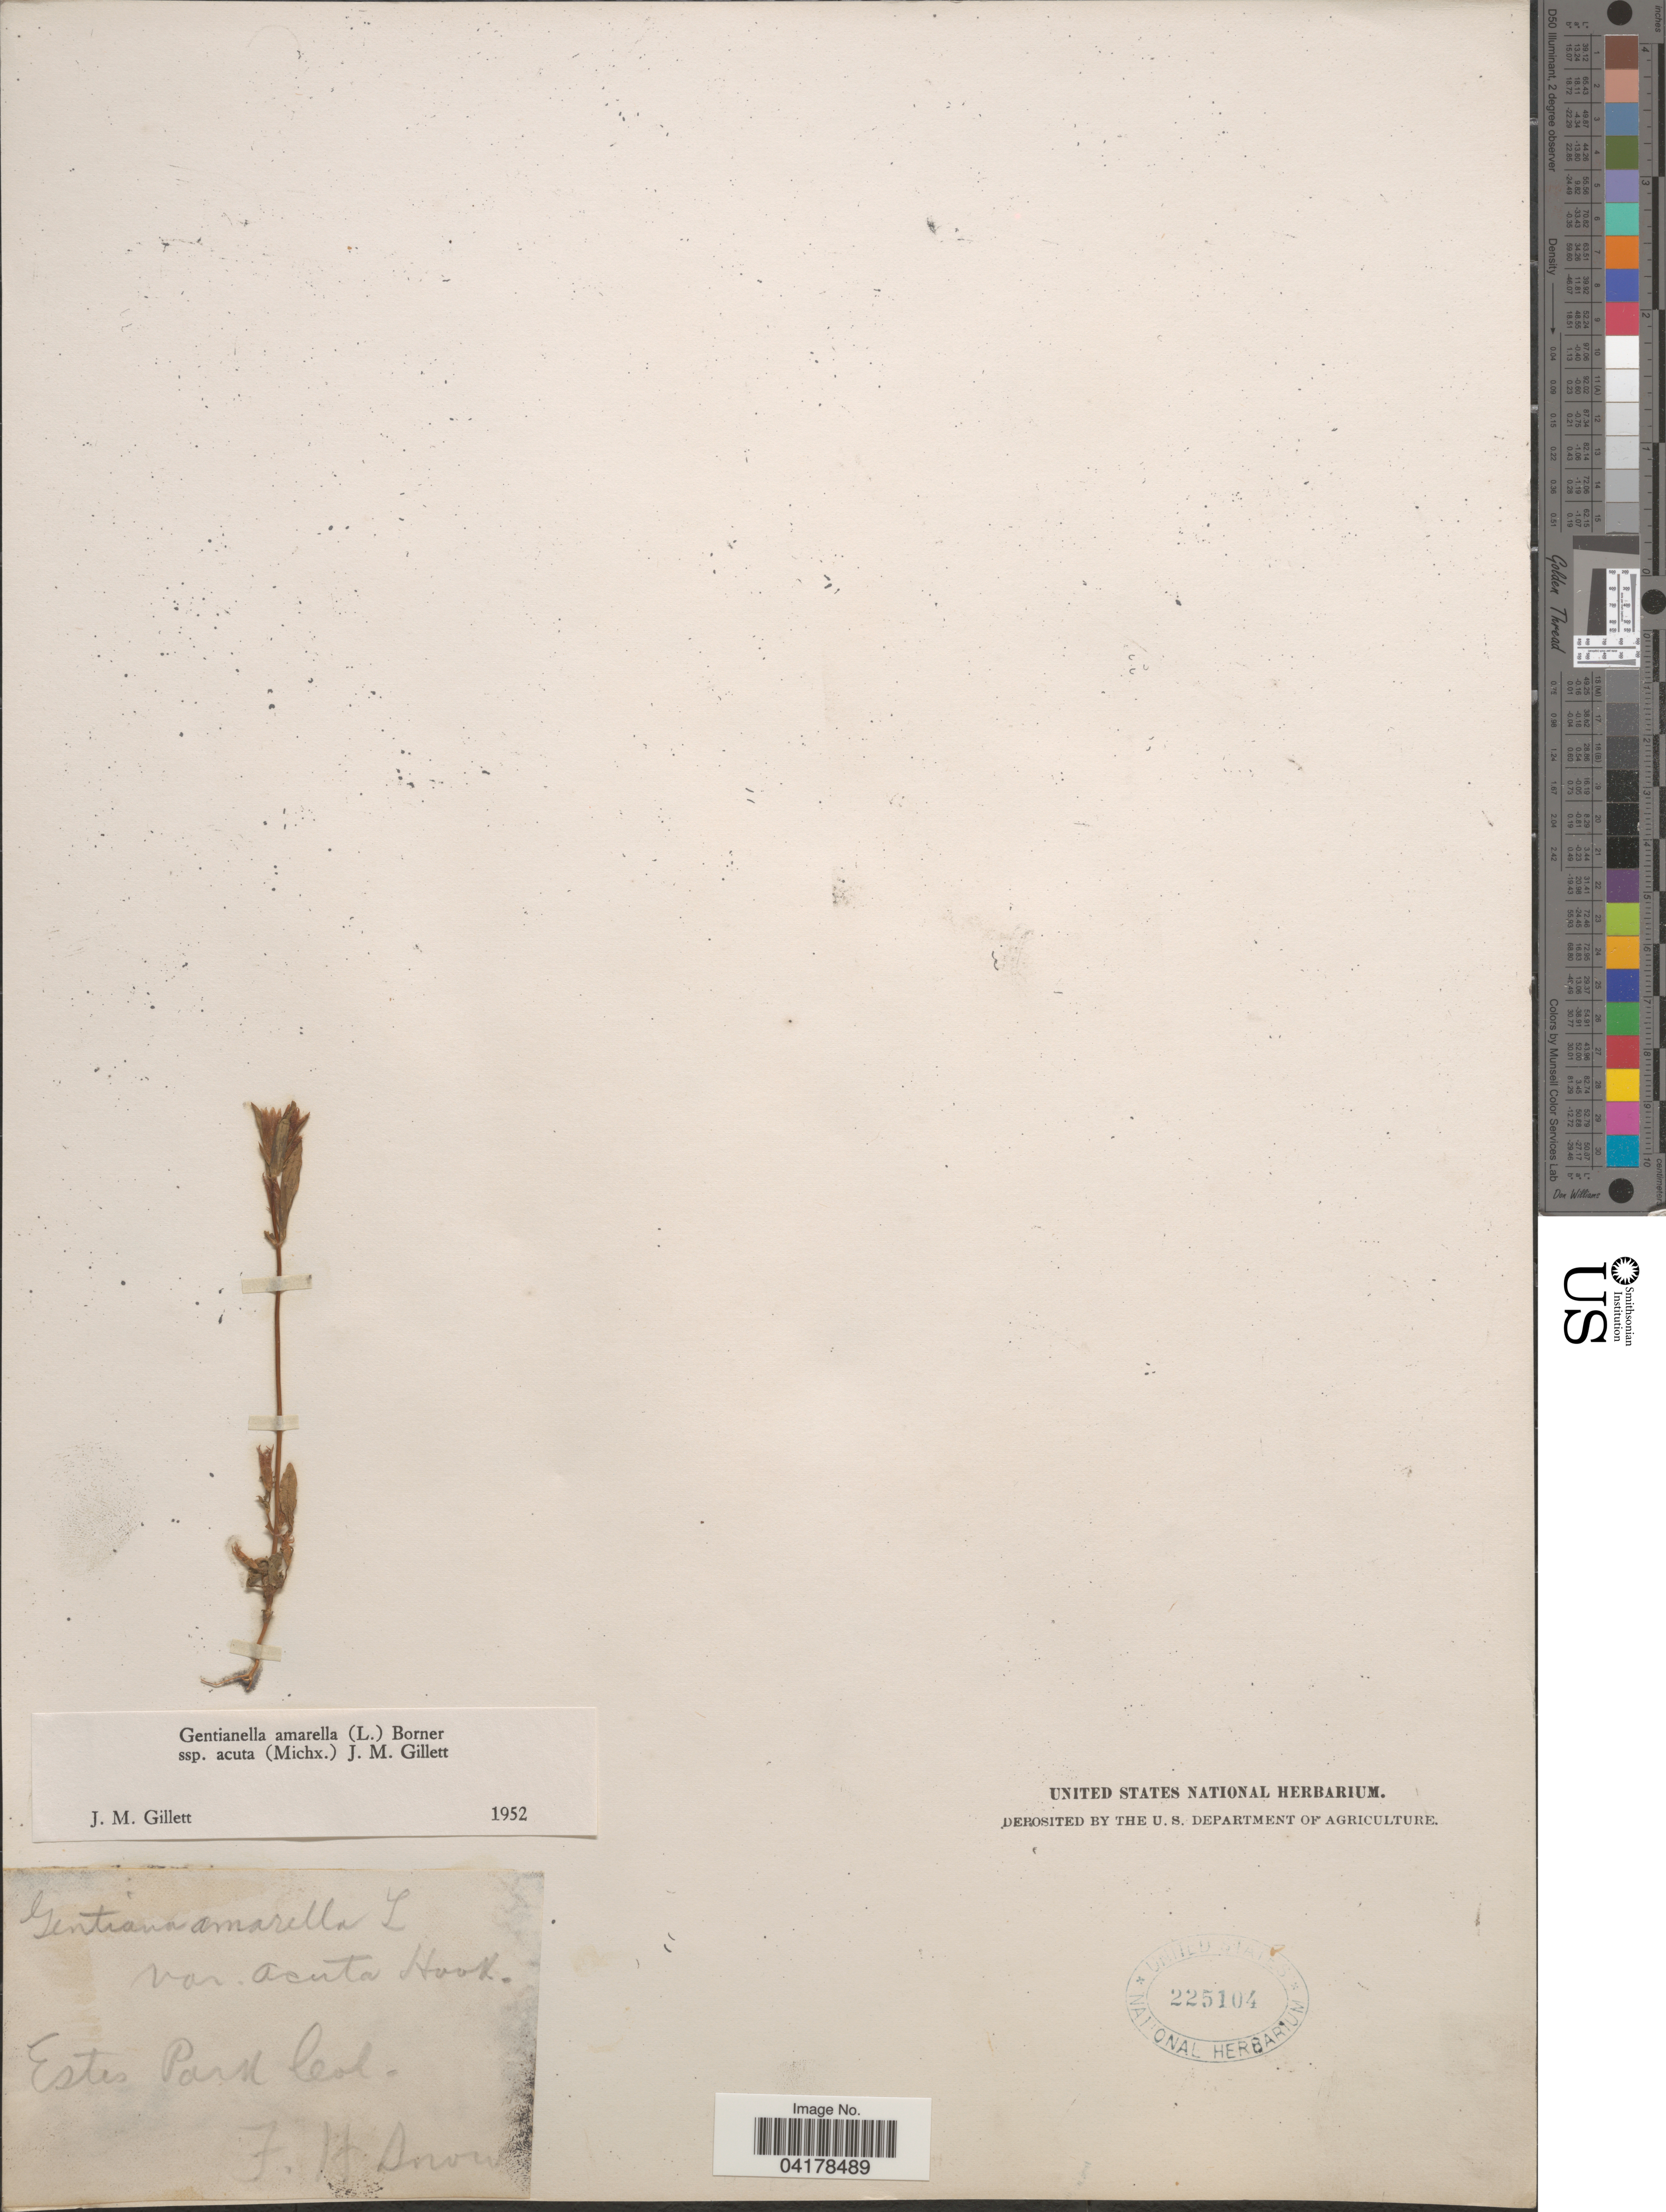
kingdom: Plantae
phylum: Tracheophyta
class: Magnoliopsida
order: Gentianales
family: Gentianaceae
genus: Gentianella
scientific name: Gentianella amarella subsp. acuta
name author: (Michx.) J.M. Gillett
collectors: F. H. Snow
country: United States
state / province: Colorado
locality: Estes Park.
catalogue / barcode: US 225104